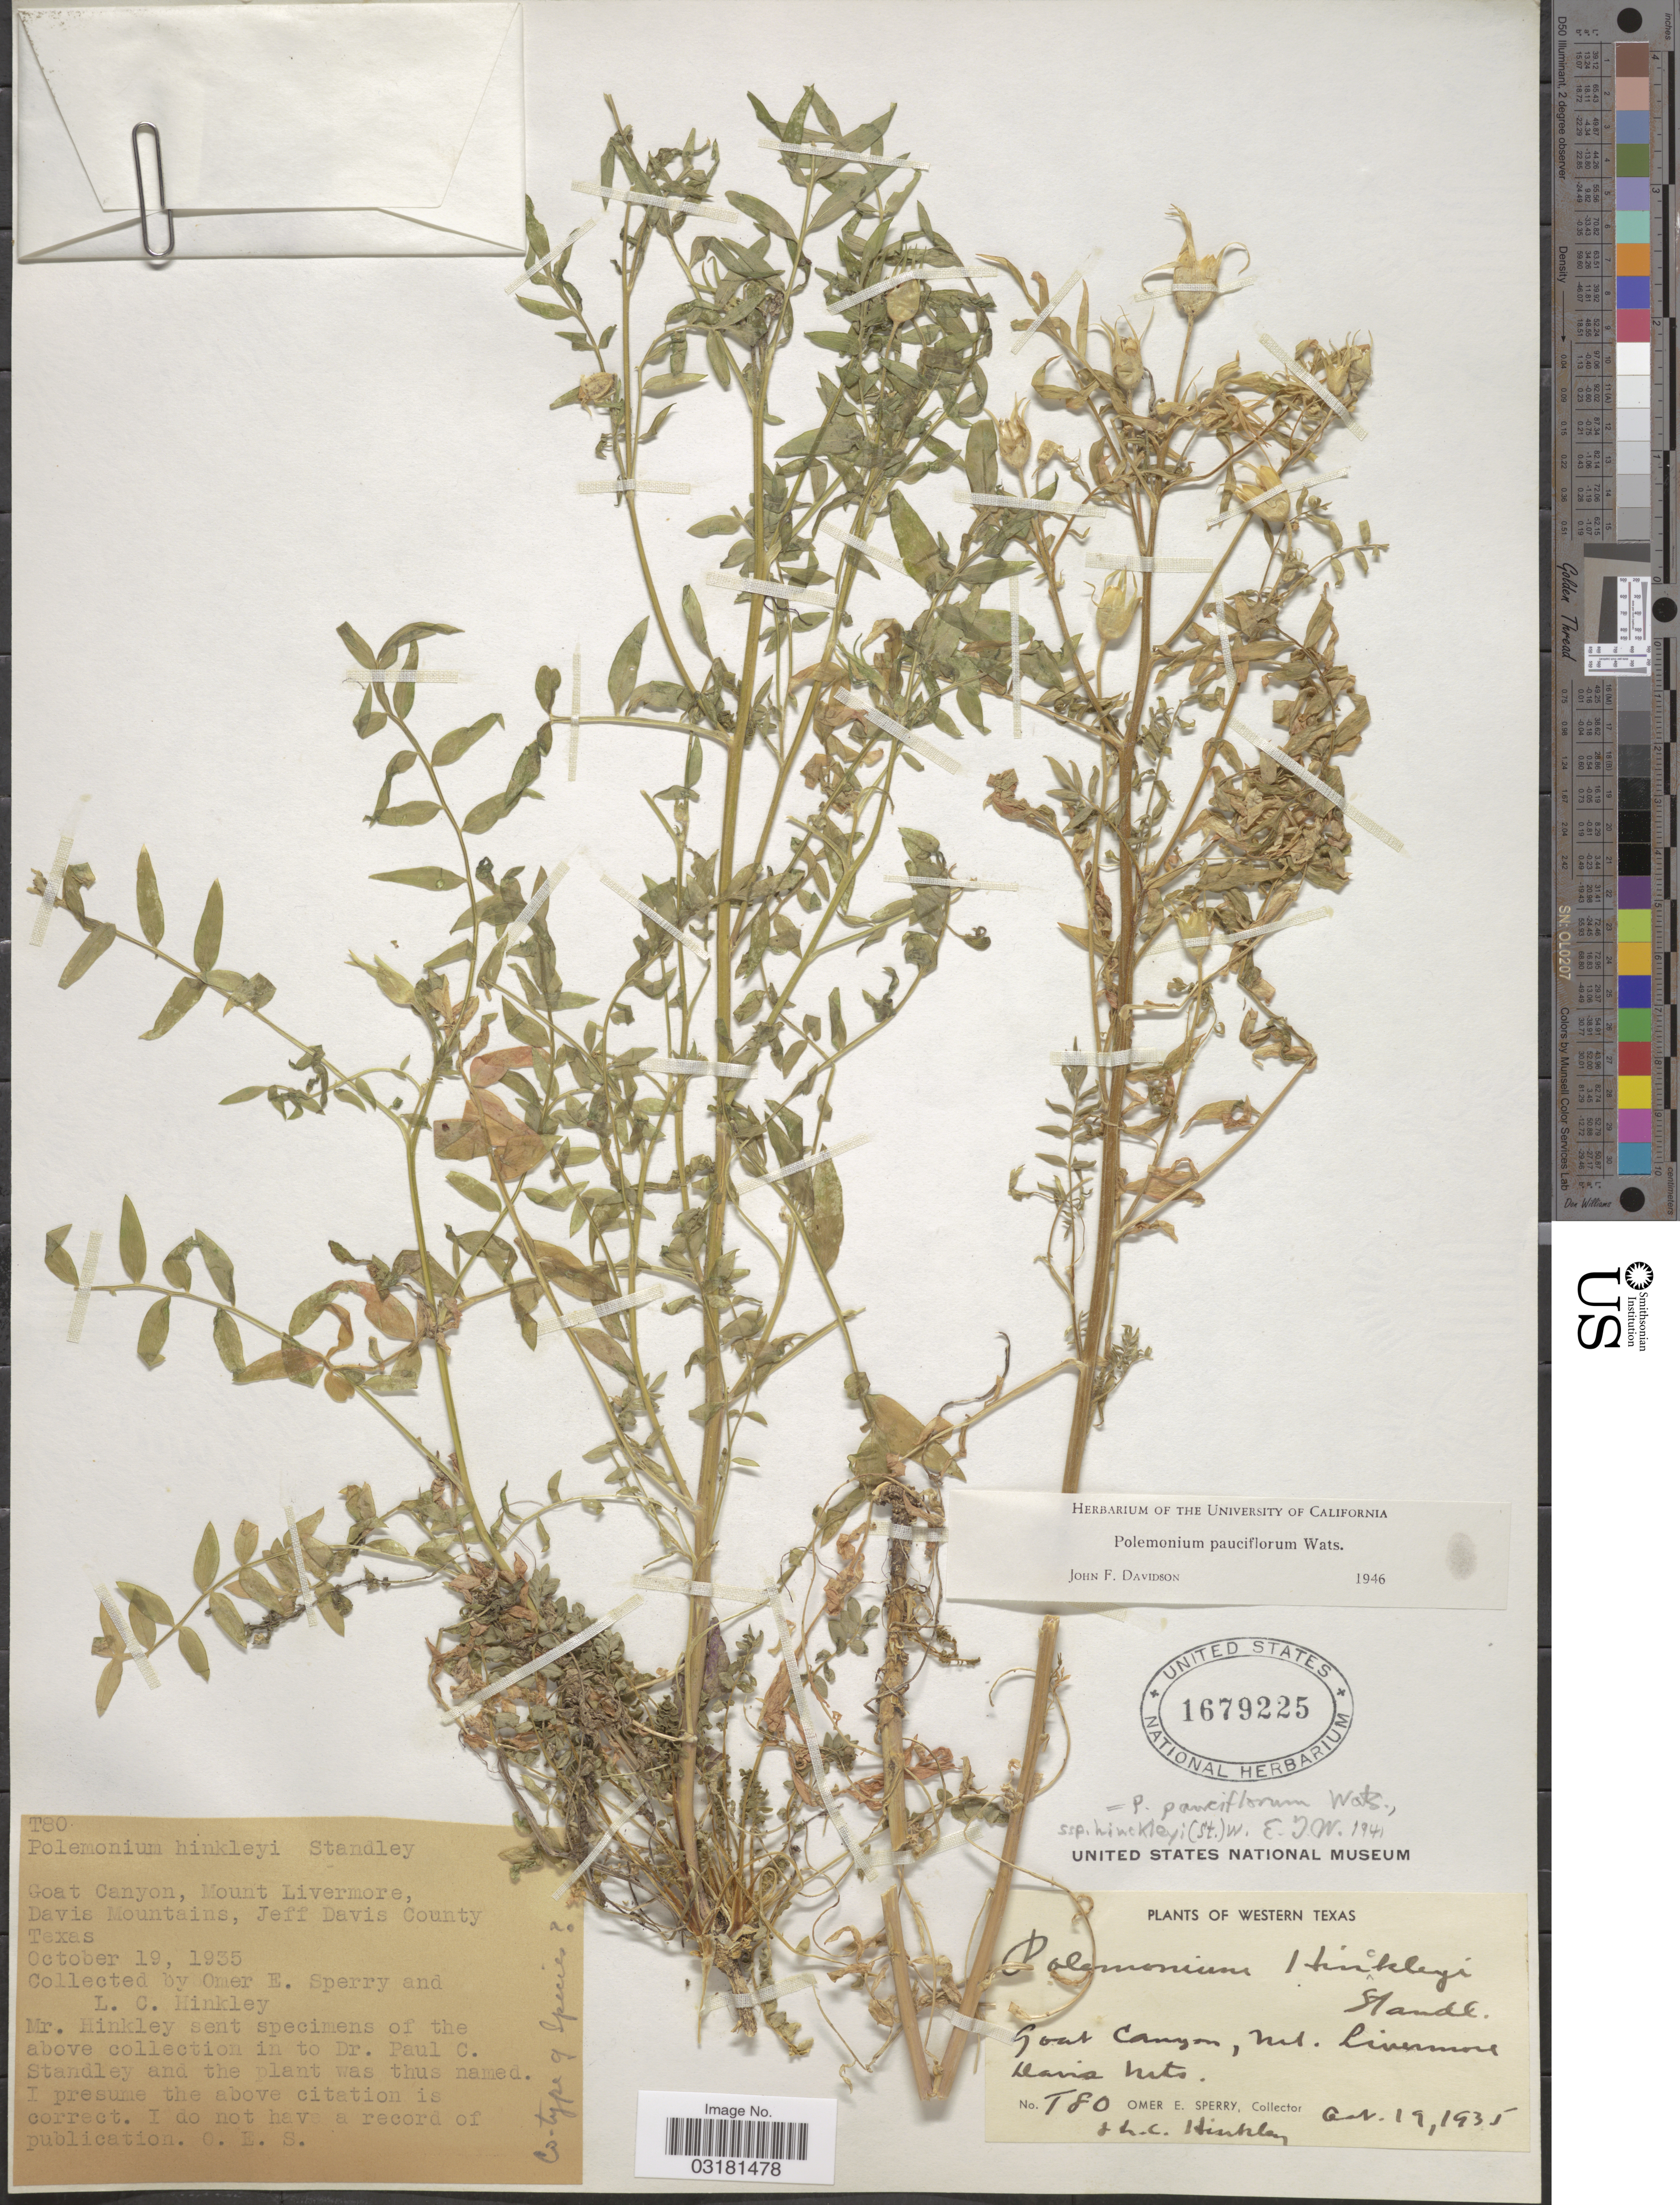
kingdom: Plantae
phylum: Tracheophyta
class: Magnoliopsida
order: Ericales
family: Polemoniaceae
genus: Polemonium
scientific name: Polemonium pauciflorum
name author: S. Watson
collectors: O. E. Sperry & L. Hinkley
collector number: T80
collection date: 1935-10-19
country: United States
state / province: Texas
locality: Western Texas, Goat Canyon, Mount Livermore, Davis Mountains, Jeff Davis County.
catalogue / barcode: US 1679225